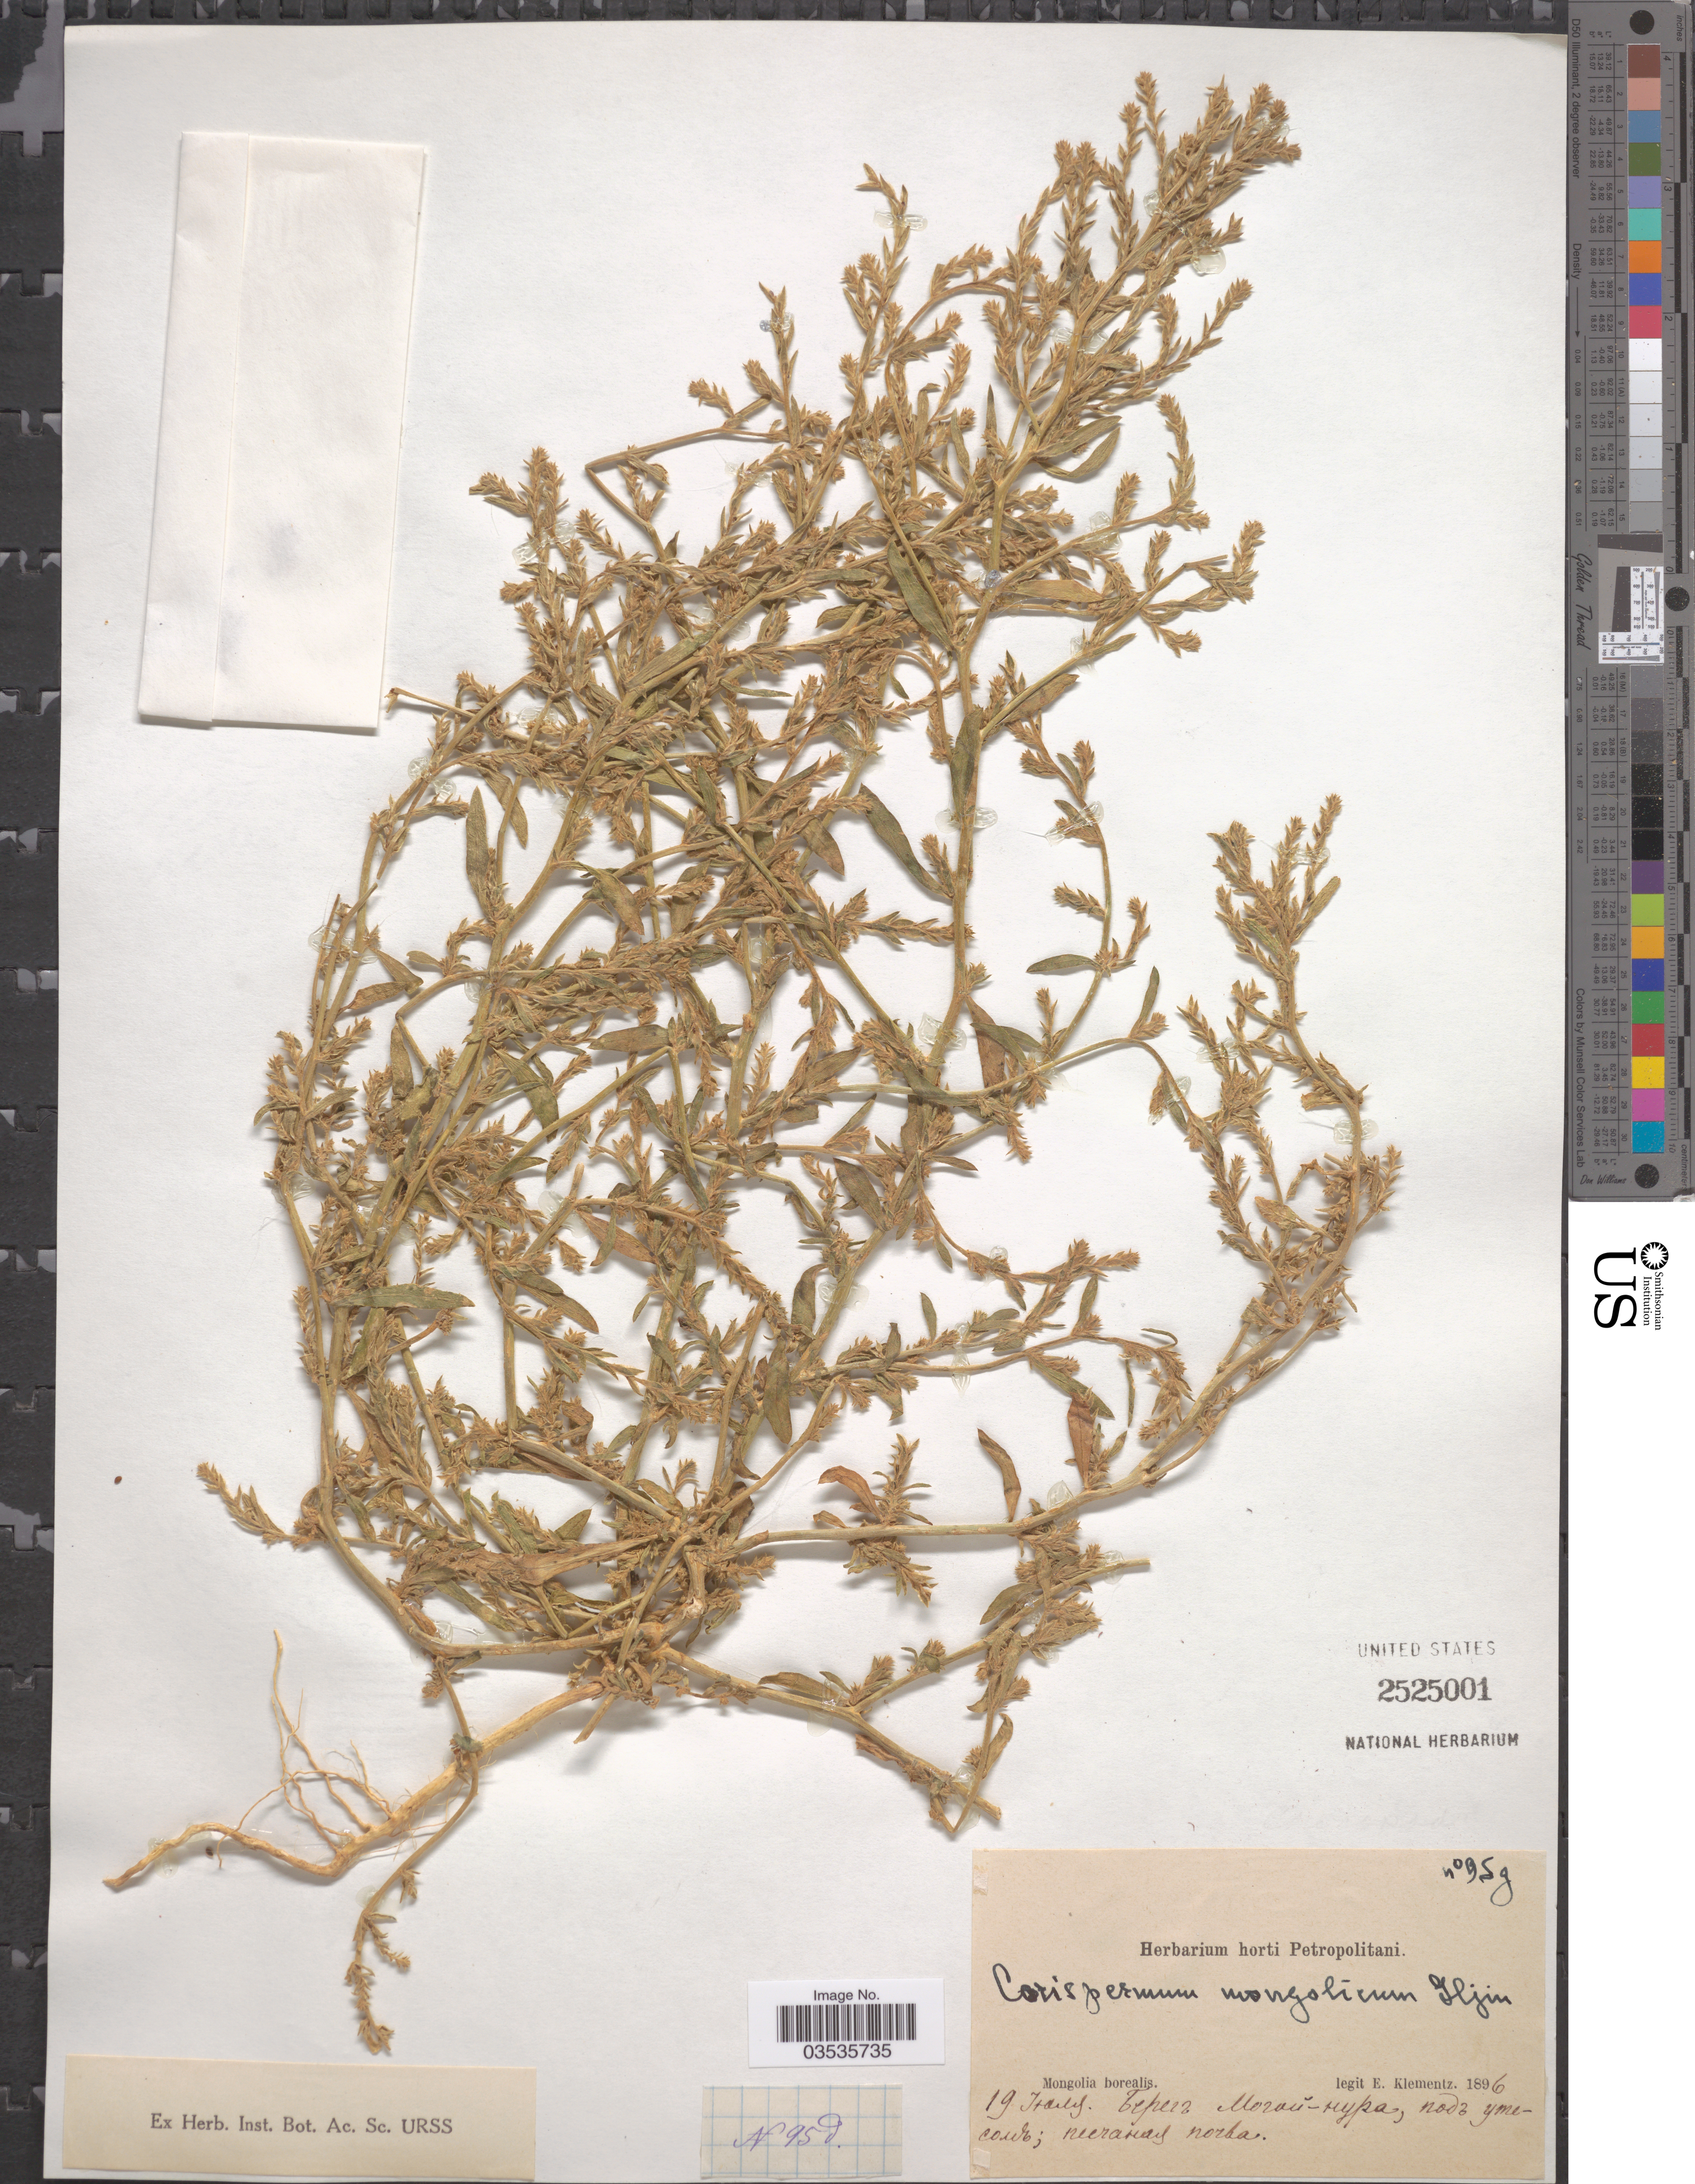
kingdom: Plantae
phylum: Tracheophyta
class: Magnoliopsida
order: Caryophyllales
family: Amaranthaceae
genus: Corispermum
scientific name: Corispermum mongolicum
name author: Iljin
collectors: E. Klementz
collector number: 95g*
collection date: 1896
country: Mongolia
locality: Mongolia borealis. X.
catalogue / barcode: US 2525001